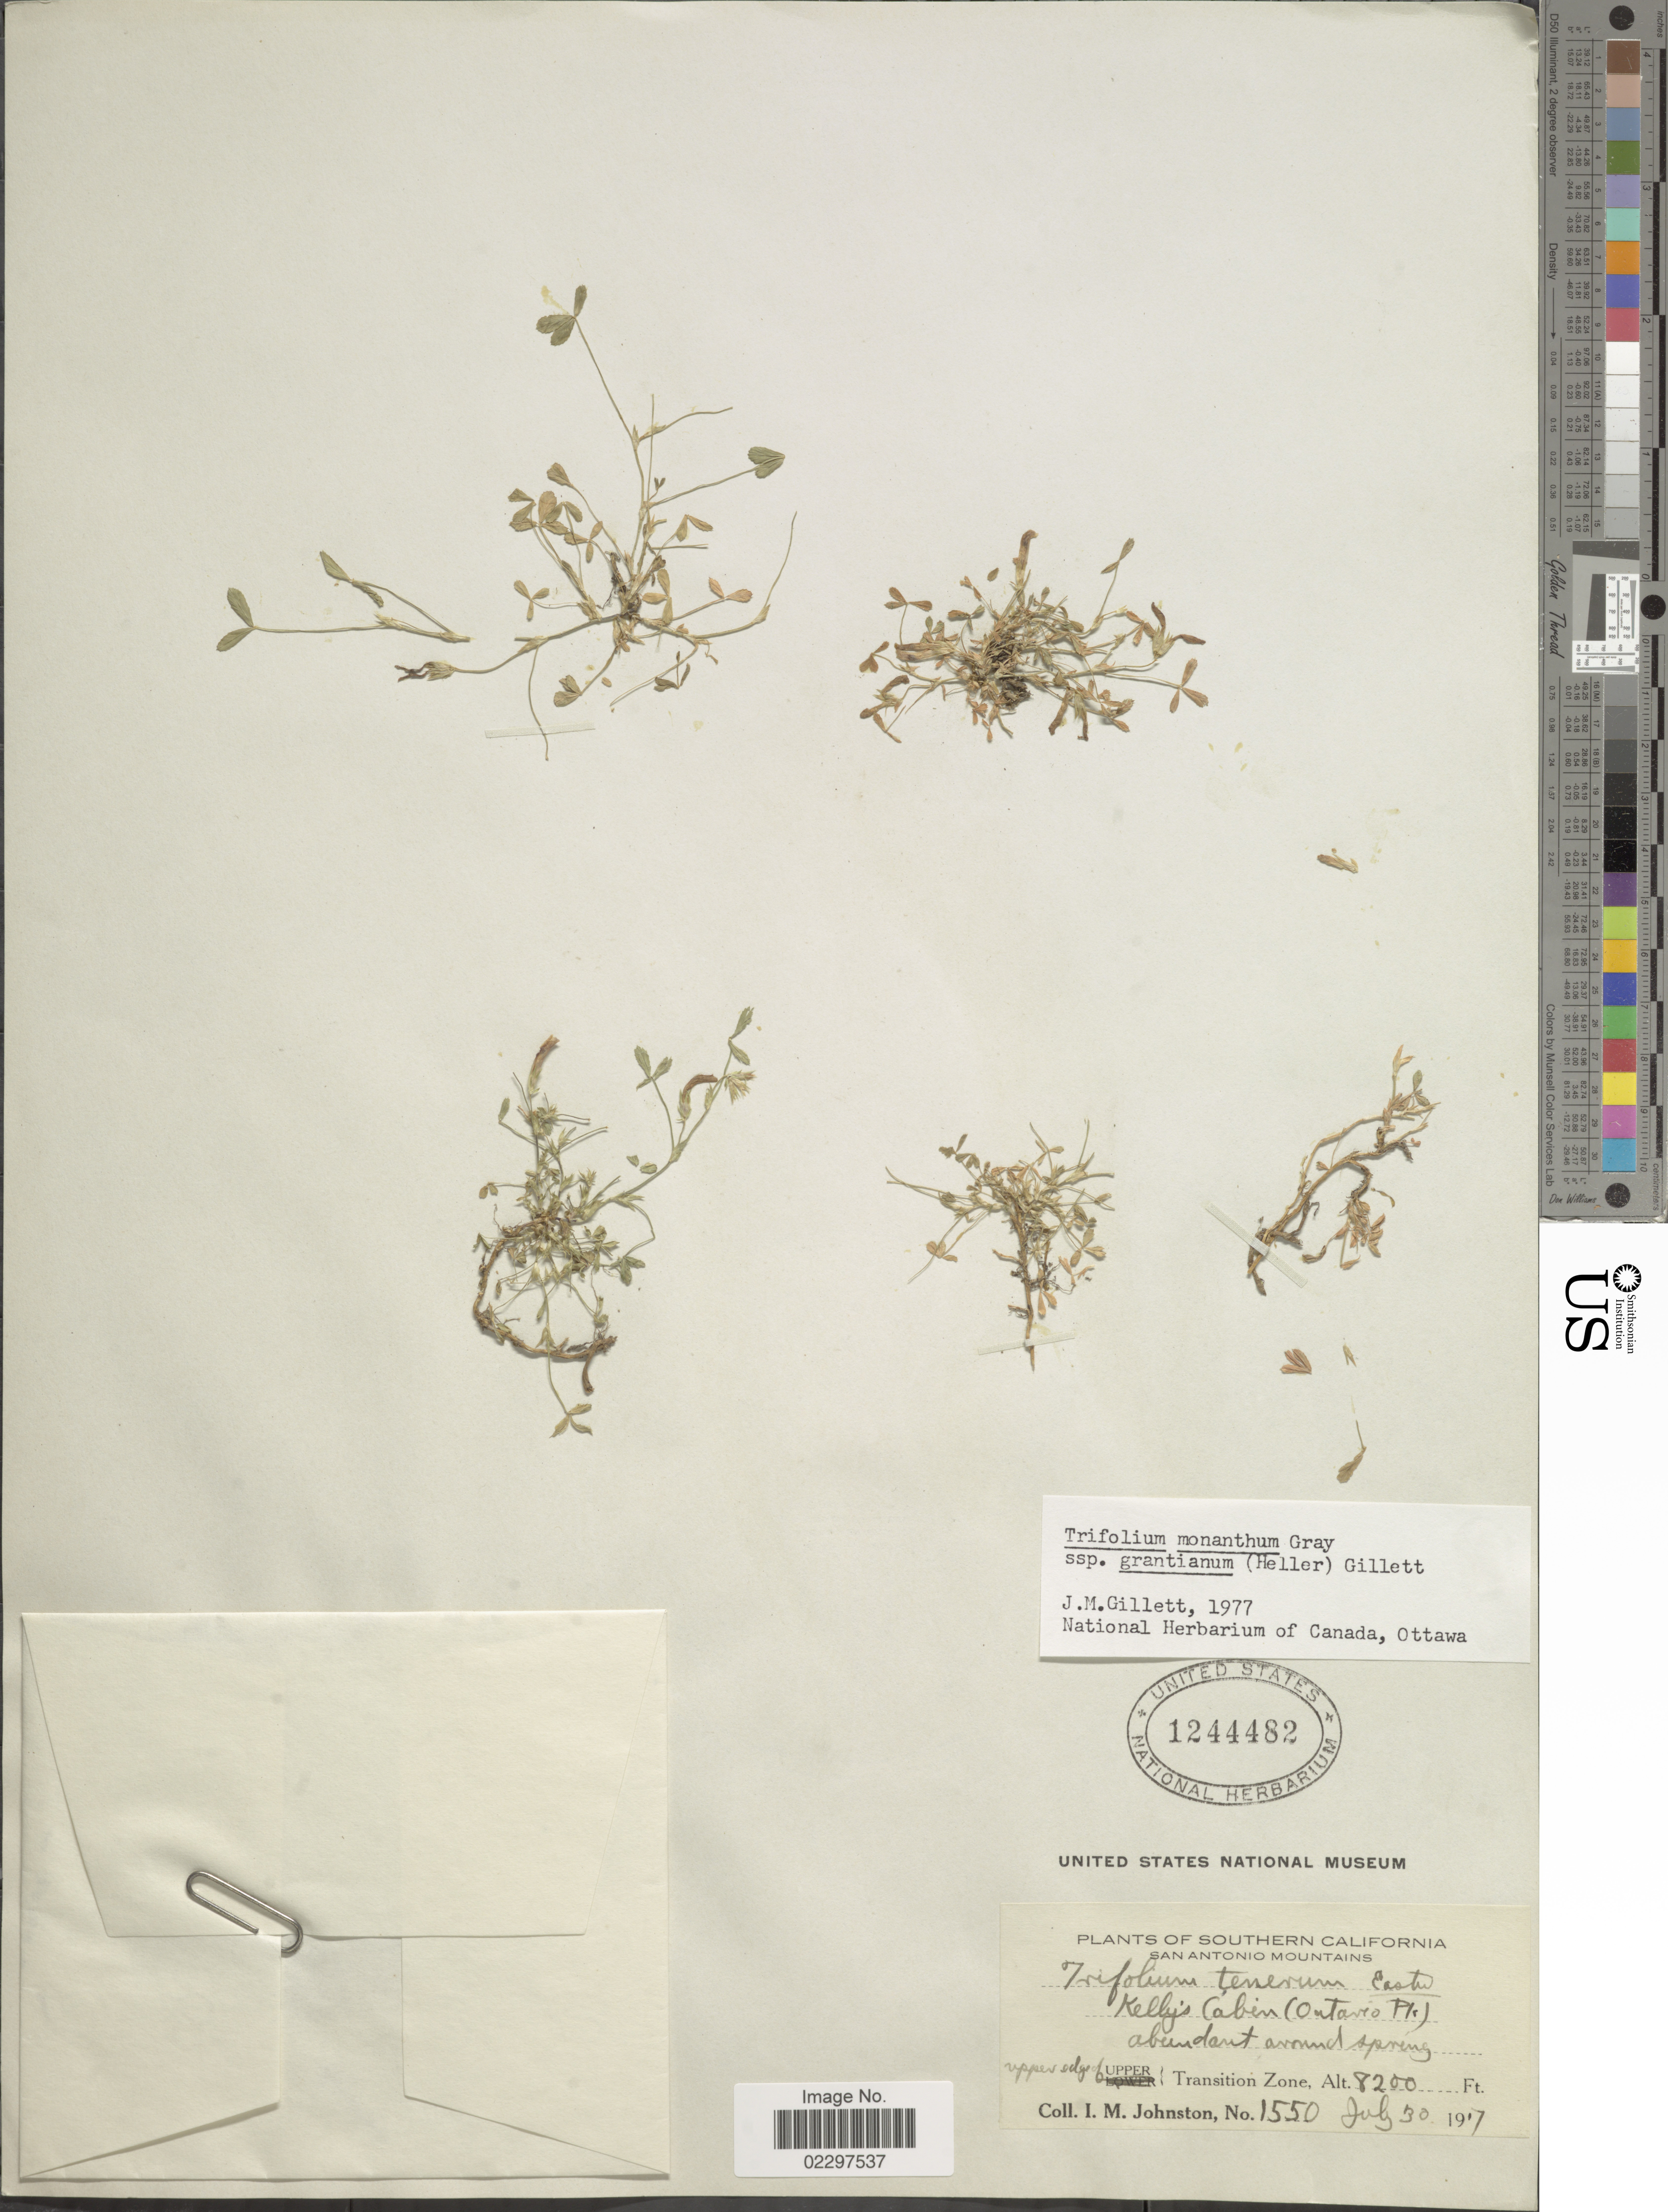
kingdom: Plantae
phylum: Tracheophyta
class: Magnoliopsida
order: Fabales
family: Fabaceae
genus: Trifolium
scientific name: Trifolium monanthum subsp. grantianum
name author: (A. Heller) Parish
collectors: I.M. Johnston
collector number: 1550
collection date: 1917-07-30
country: United States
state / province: California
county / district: Los Angeles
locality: Southern California. San Antonio Mountains. Kelly's Cabin (Ontario Pk). Upper edge of upper Transition Zone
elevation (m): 2499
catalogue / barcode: US 1244482